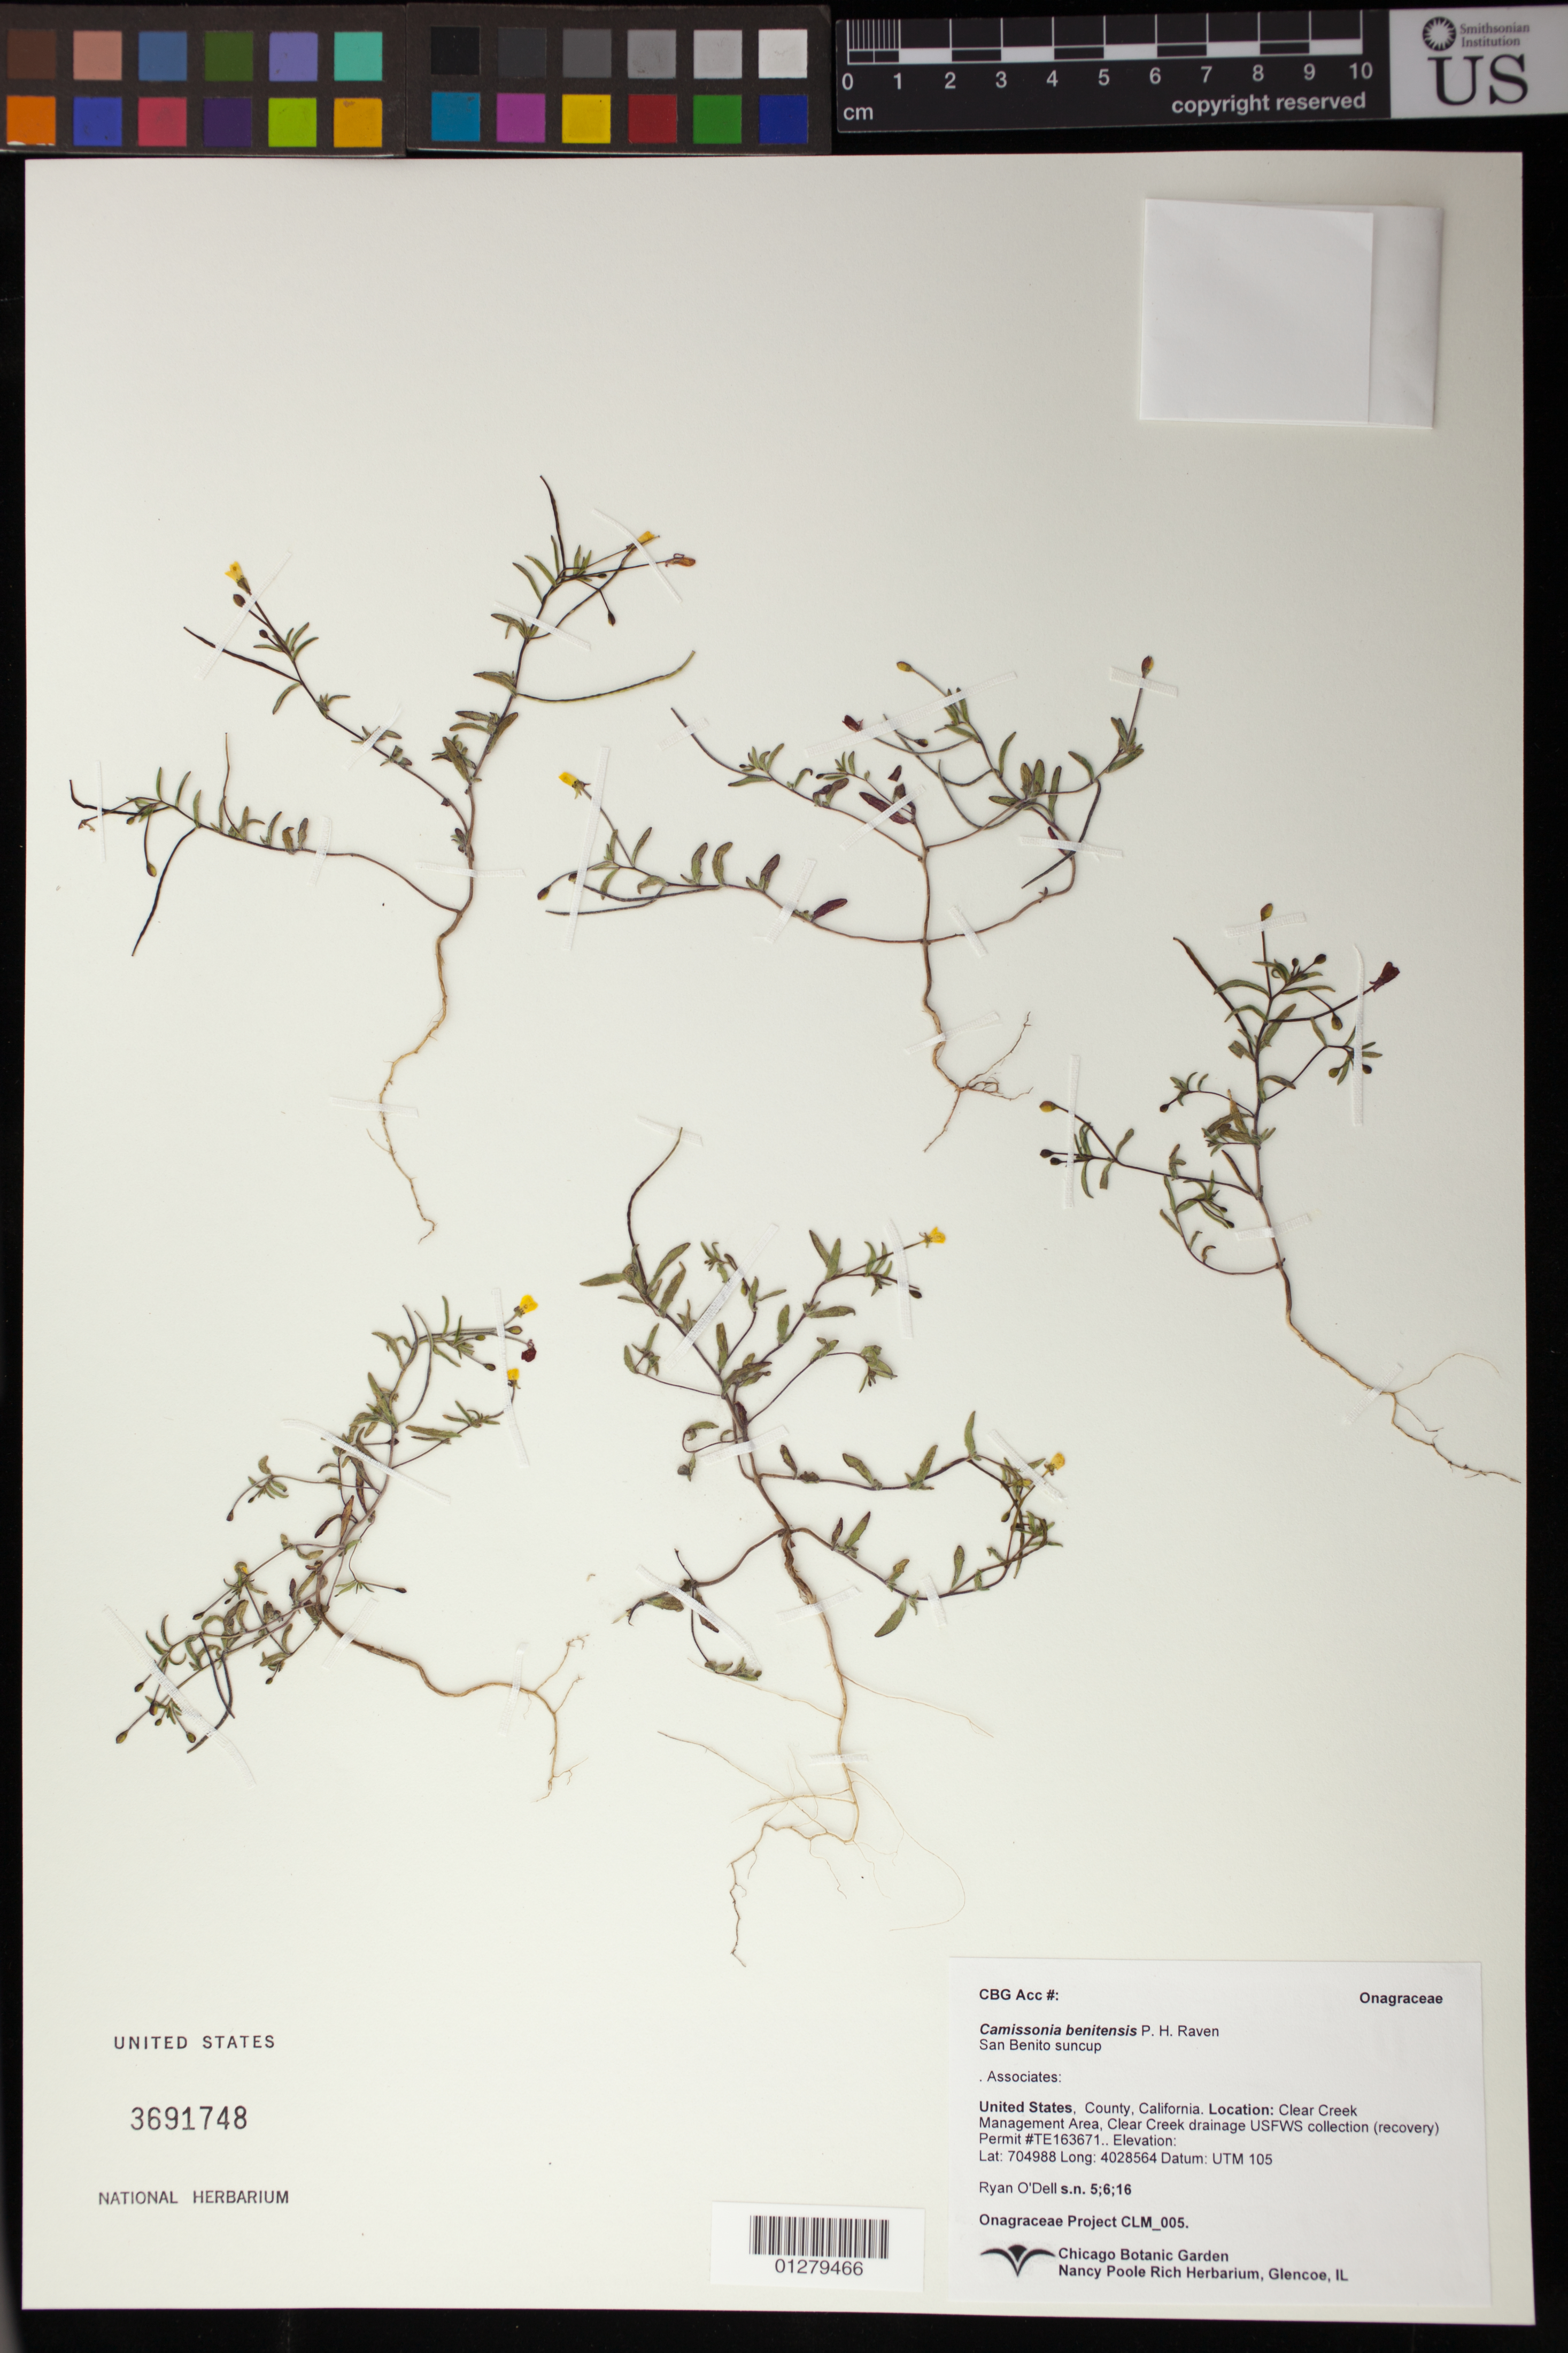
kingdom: Plantae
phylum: Tracheophyta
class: Magnoliopsida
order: Myrtales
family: Onagraceae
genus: Camissonia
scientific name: Camissonia benitensis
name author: P.H. Raven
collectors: R. O'Dell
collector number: CLM 005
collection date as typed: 5/6/16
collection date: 2016-05-06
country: United States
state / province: California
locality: BLM Clear Creek Management Area, Clear Creek Drainage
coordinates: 0704988, 4028564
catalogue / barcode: US 3691748